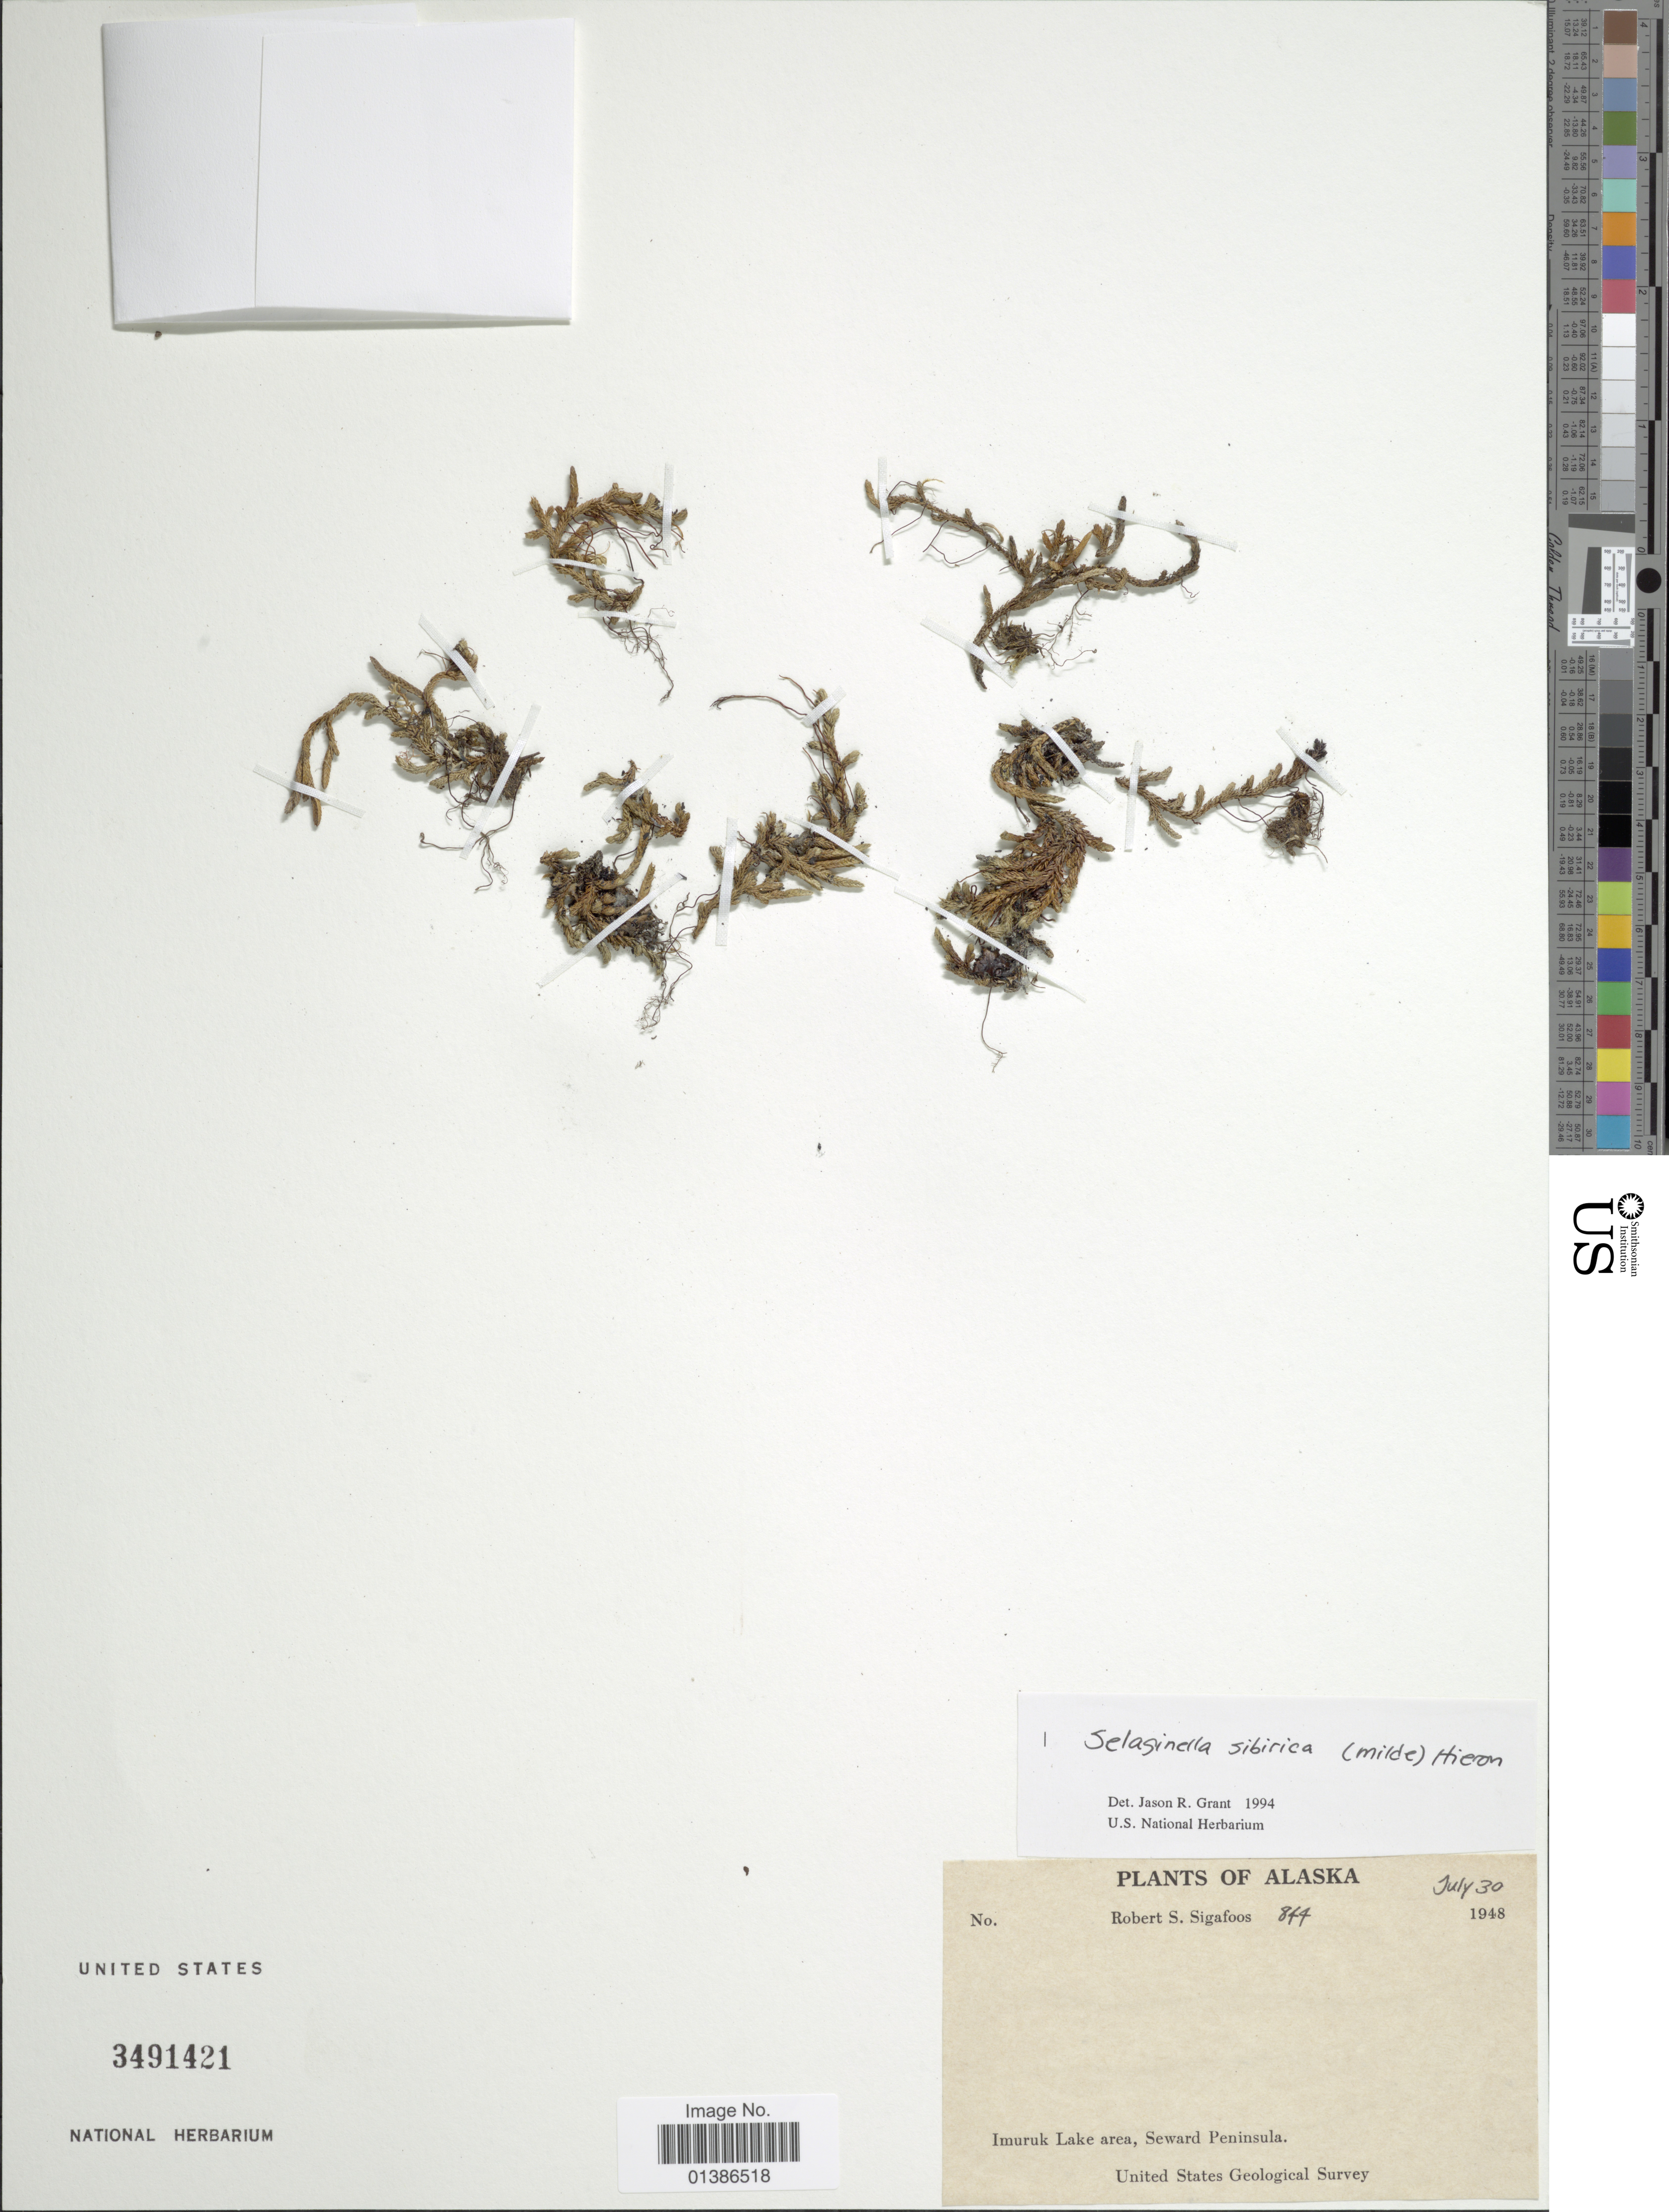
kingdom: Plantae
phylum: Tracheophyta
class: Lycopodiopsida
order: Selaginellales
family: Selaginellaceae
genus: Selaginella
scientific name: Selaginella sibirica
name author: (Milde) Hieron.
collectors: R. Sigafoos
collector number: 844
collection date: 1948-07-30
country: United States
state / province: Alaska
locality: Imuruk Lake area, Seward Peninsula.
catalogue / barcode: US 3491421